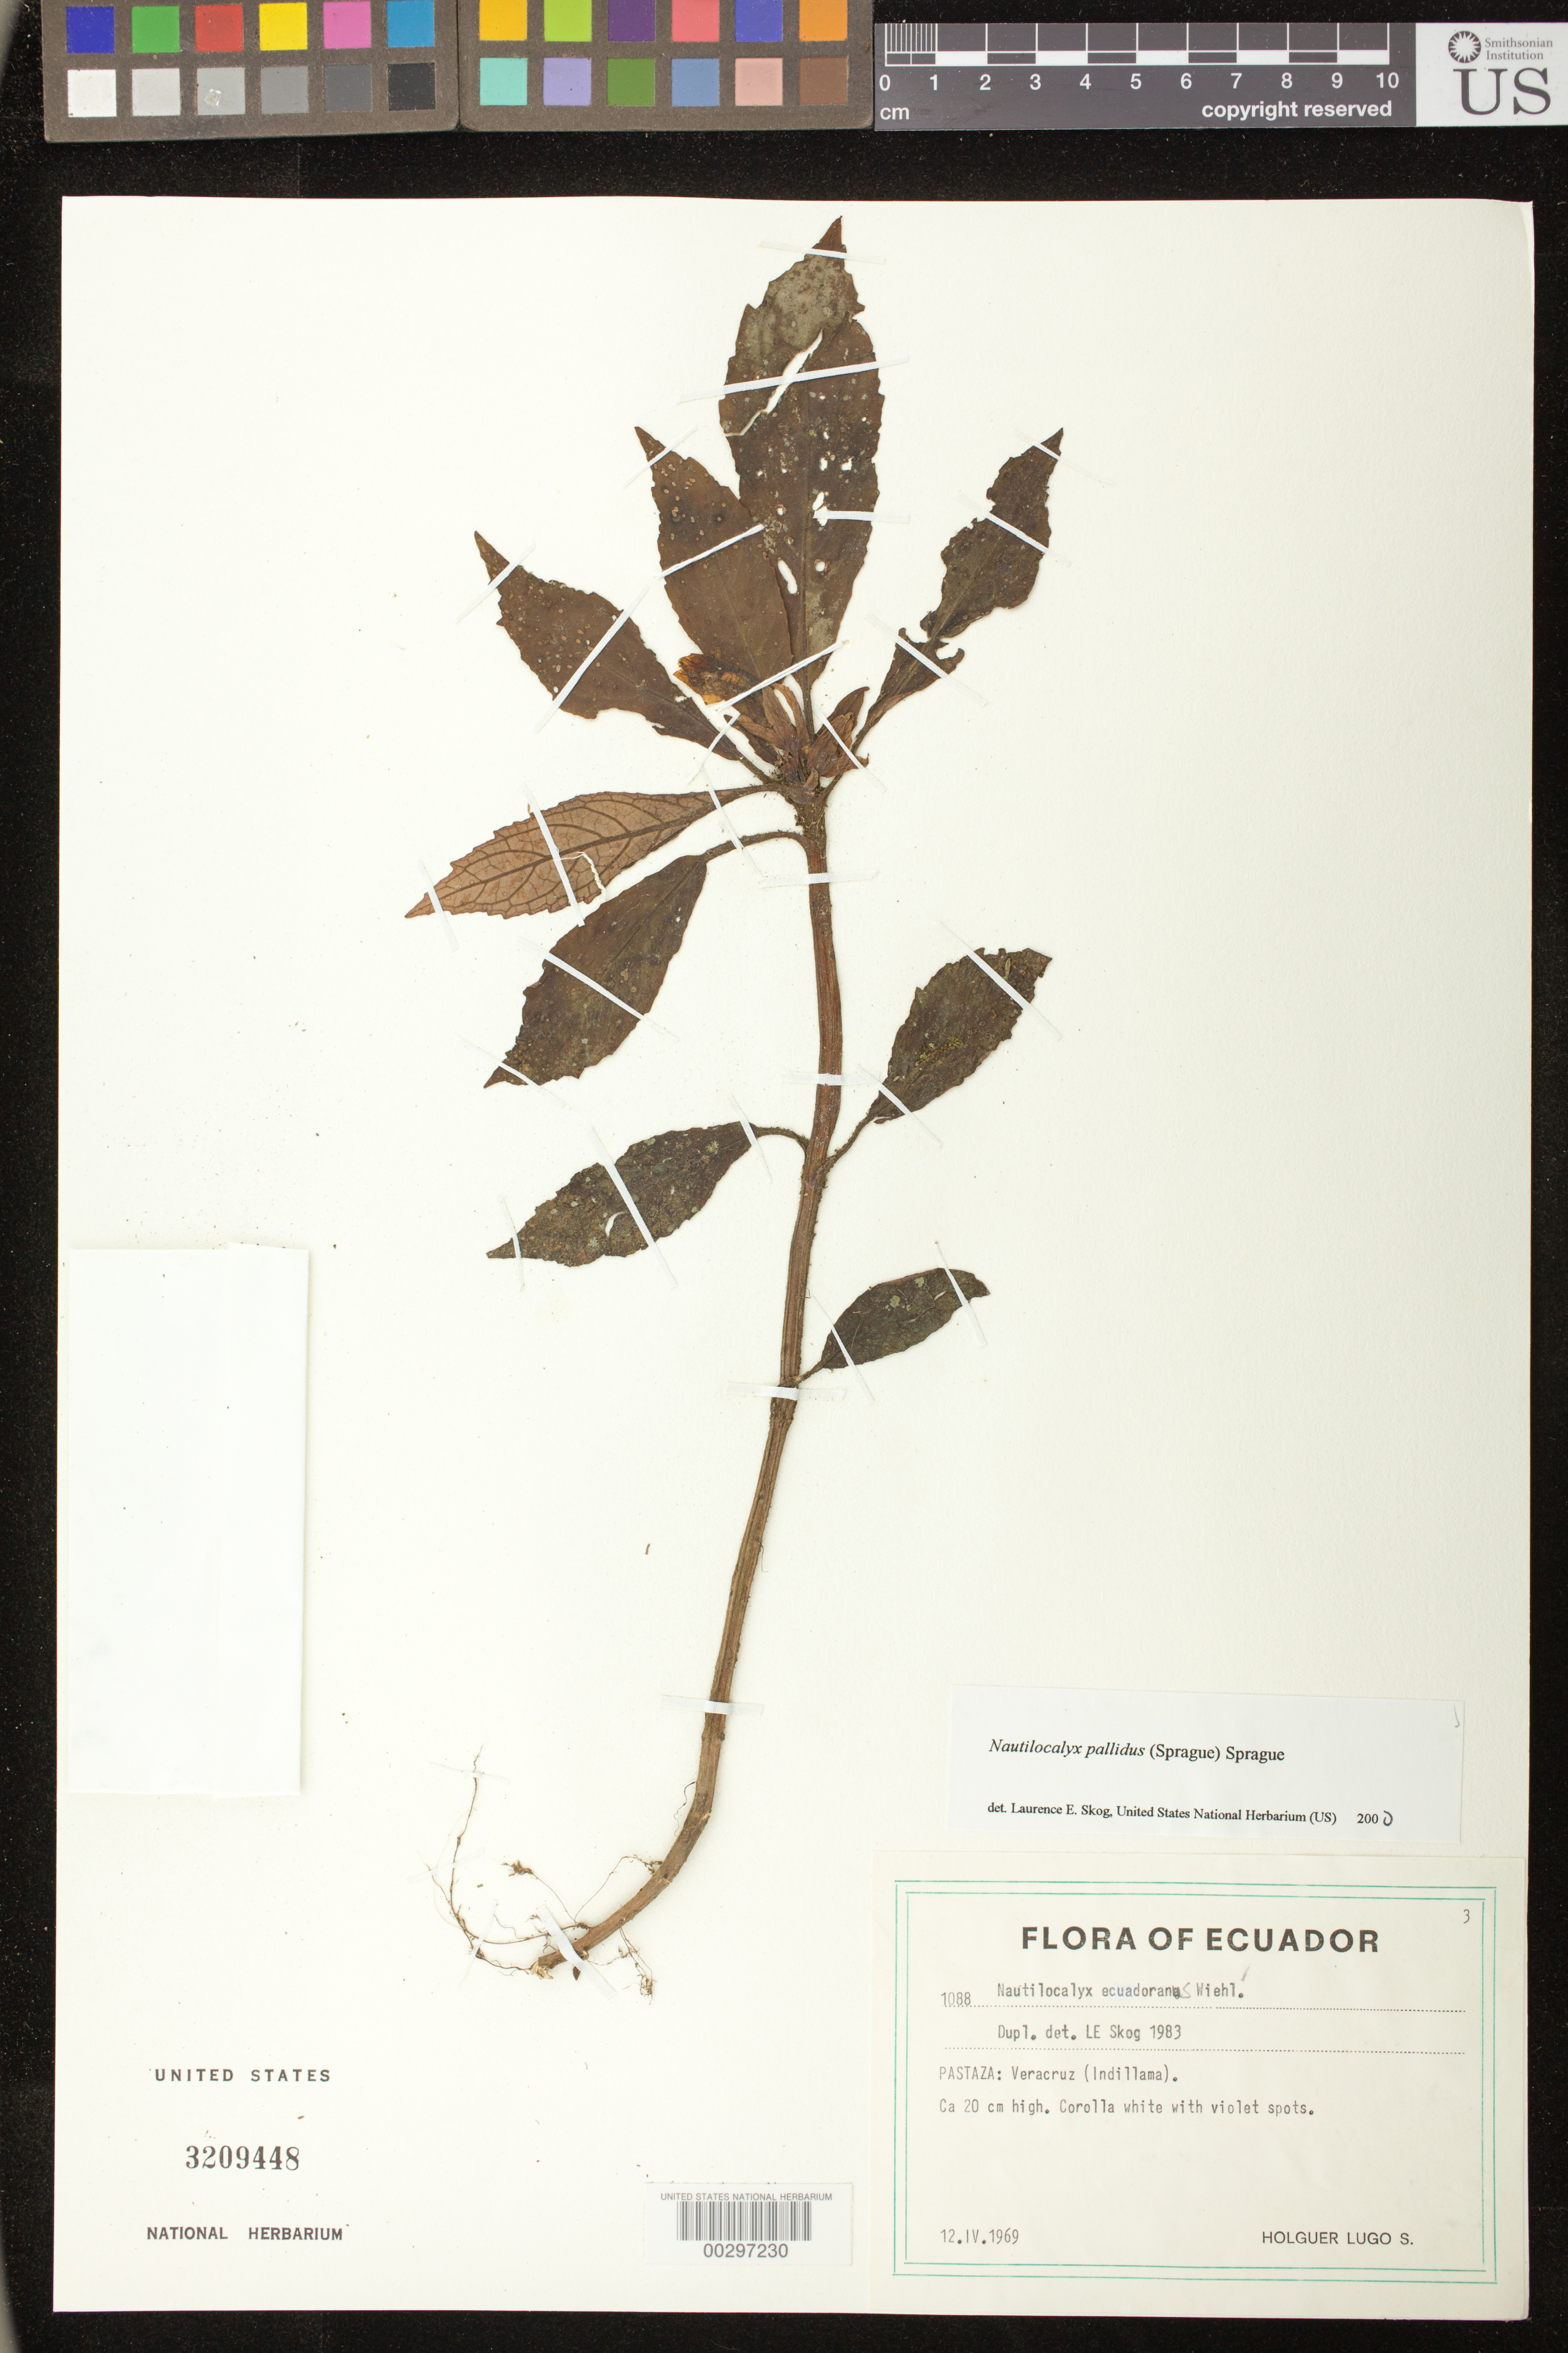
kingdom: Plantae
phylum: Tracheophyta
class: Magnoliopsida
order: Lamiales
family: Gesneriaceae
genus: Nautilocalyx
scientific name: Nautilocalyx pallidus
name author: (Sprague) C. Sprague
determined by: Skog, Laurence E.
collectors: H. Lugo S.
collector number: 1088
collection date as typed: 12 Apr 1969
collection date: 1969-04-12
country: Ecuador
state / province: Pastaza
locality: Veracruz (Indillama)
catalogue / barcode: US 3209448